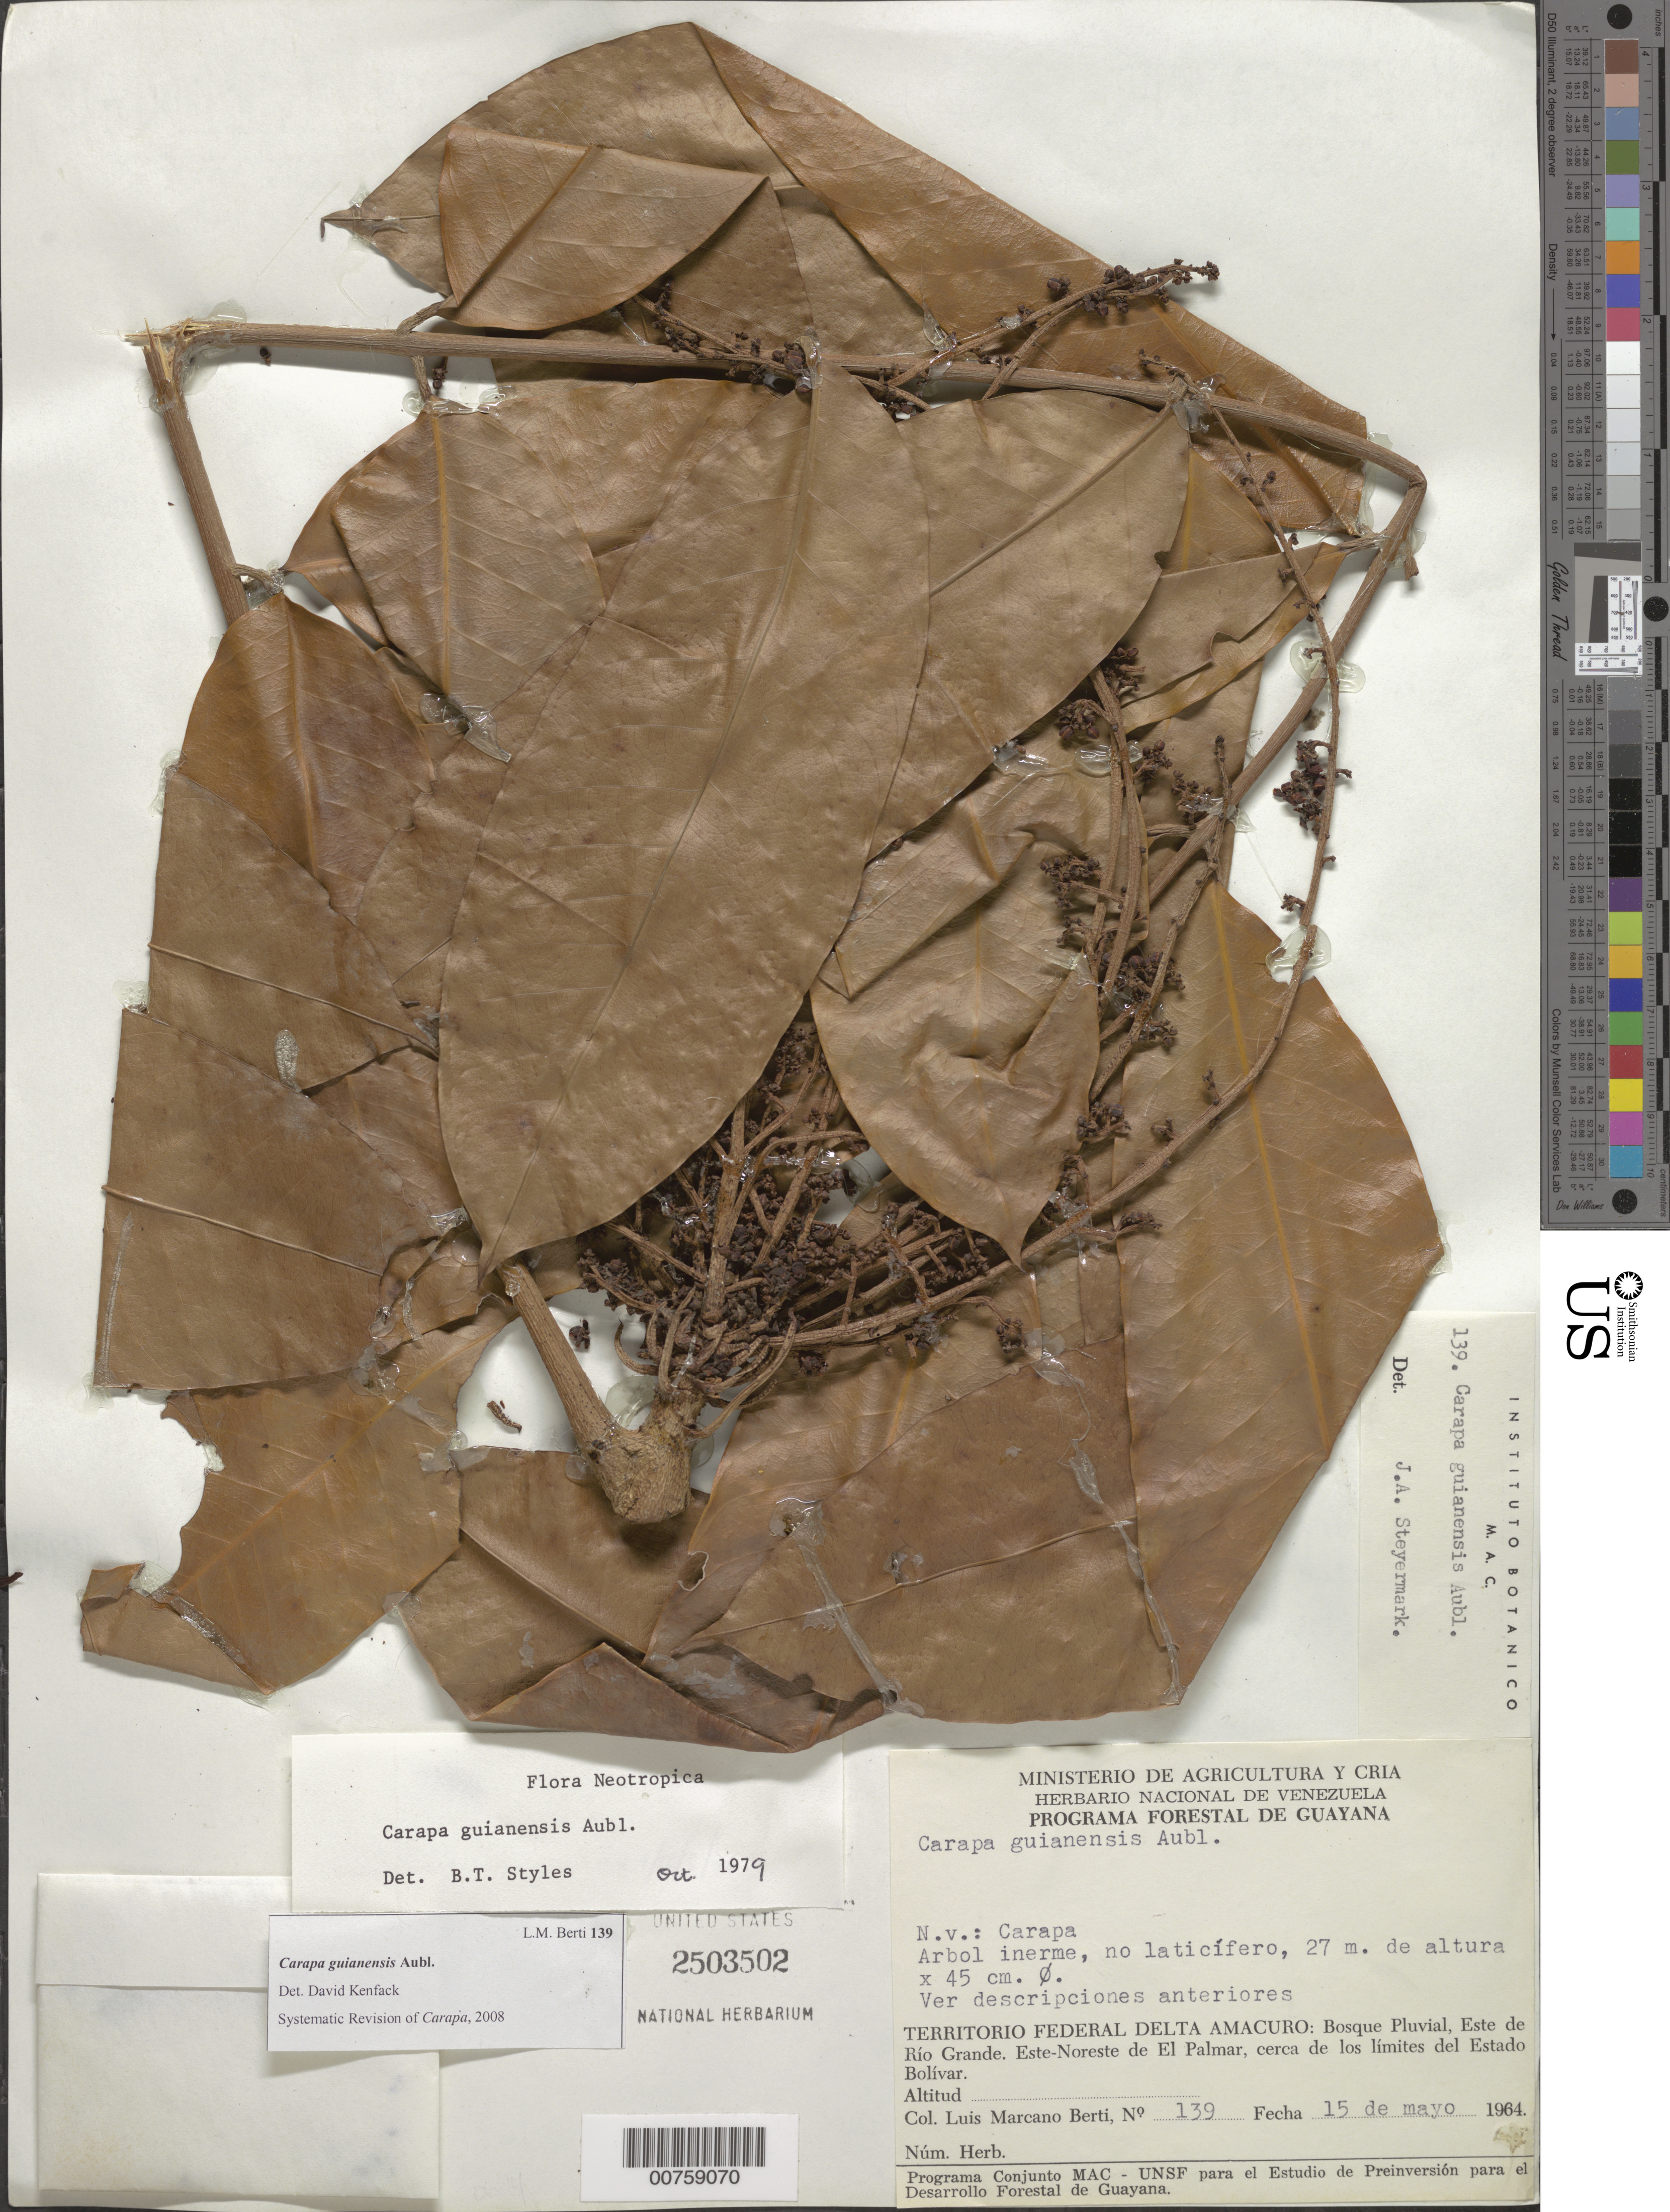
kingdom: Plantae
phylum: Tracheophyta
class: Magnoliopsida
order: Sapindales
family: Meliaceae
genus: Carapa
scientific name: Carapa guianensis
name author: Aubl.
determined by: Styles, B. T.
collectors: L. Marcano-Berti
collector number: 139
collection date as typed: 15-May-64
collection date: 1964-05-15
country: Venezuela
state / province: Delta Amacuro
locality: Este de Río Grande, ENE de El Palmar, cerca de los limites del Estado Bolívar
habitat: Bosque pluvial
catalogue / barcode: US 2503502